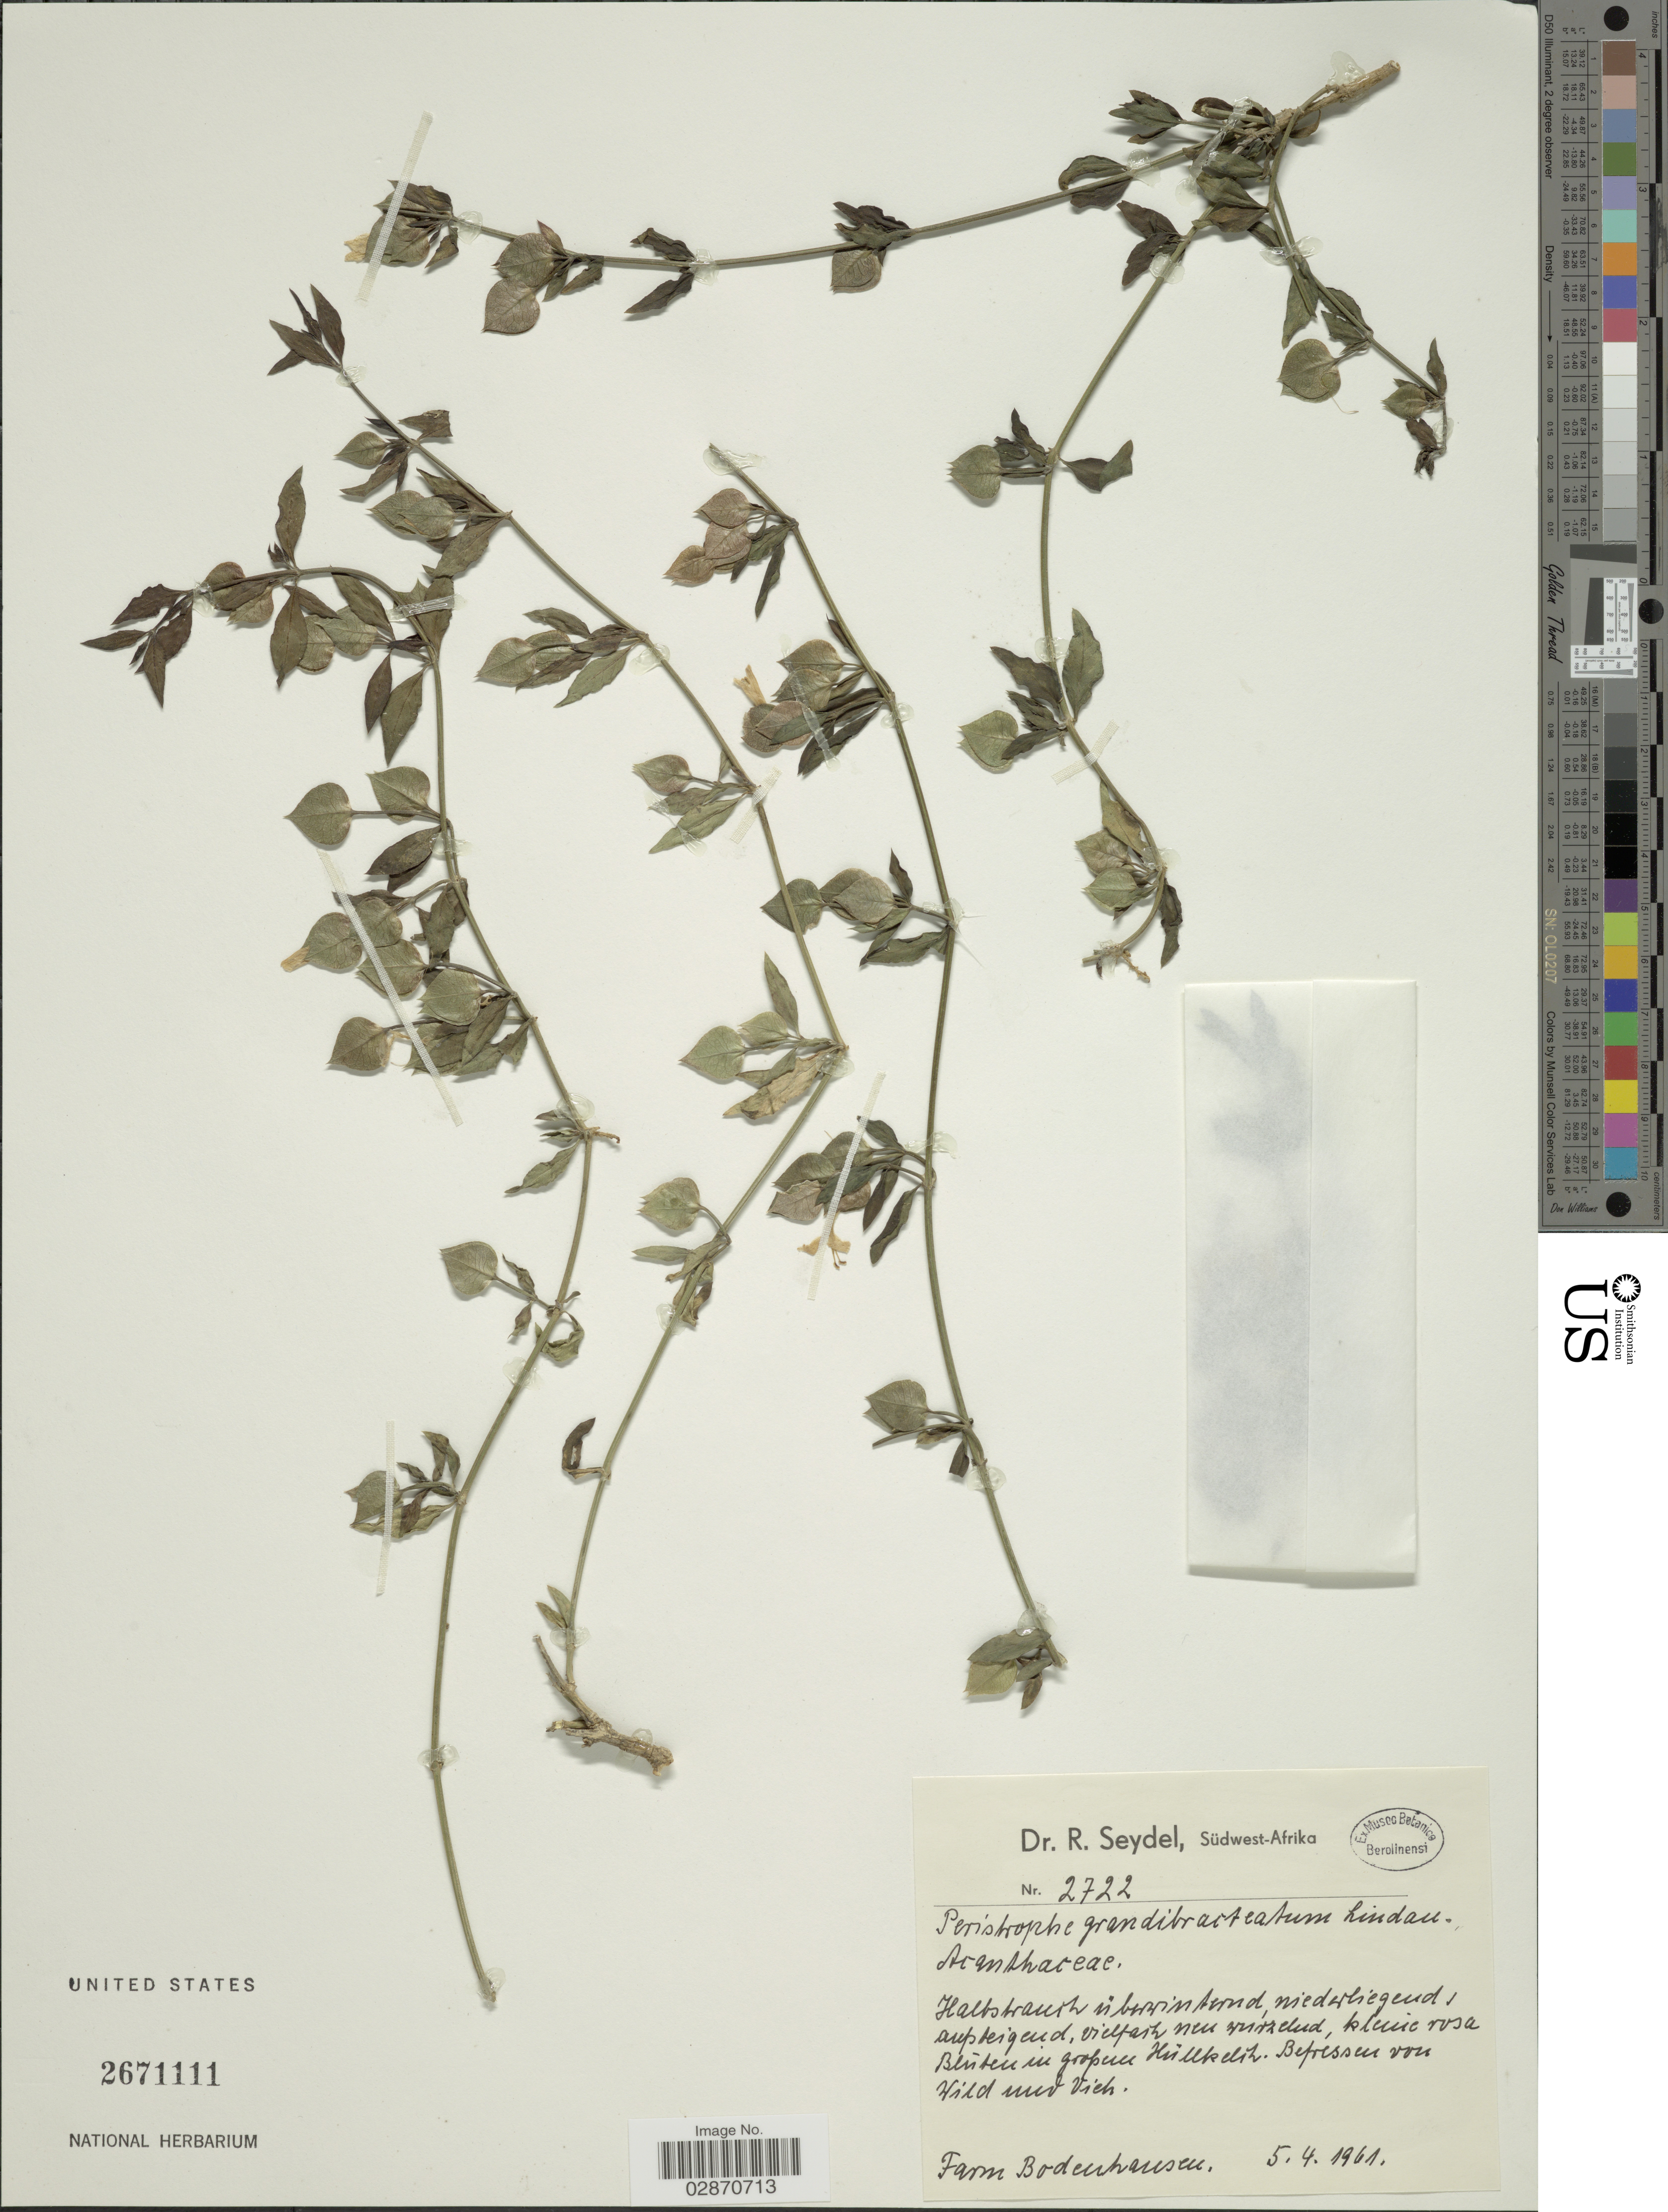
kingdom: Plantae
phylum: Tracheophyta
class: Magnoliopsida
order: Lamiales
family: Acanthaceae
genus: Peristrophe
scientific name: Peristrophe grandibracteata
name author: Lindau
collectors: R. Seydel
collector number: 2722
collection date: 1961-04-05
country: Namibia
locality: Südwest-Afrika. Farm Bodenhausen.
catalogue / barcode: US 2671111